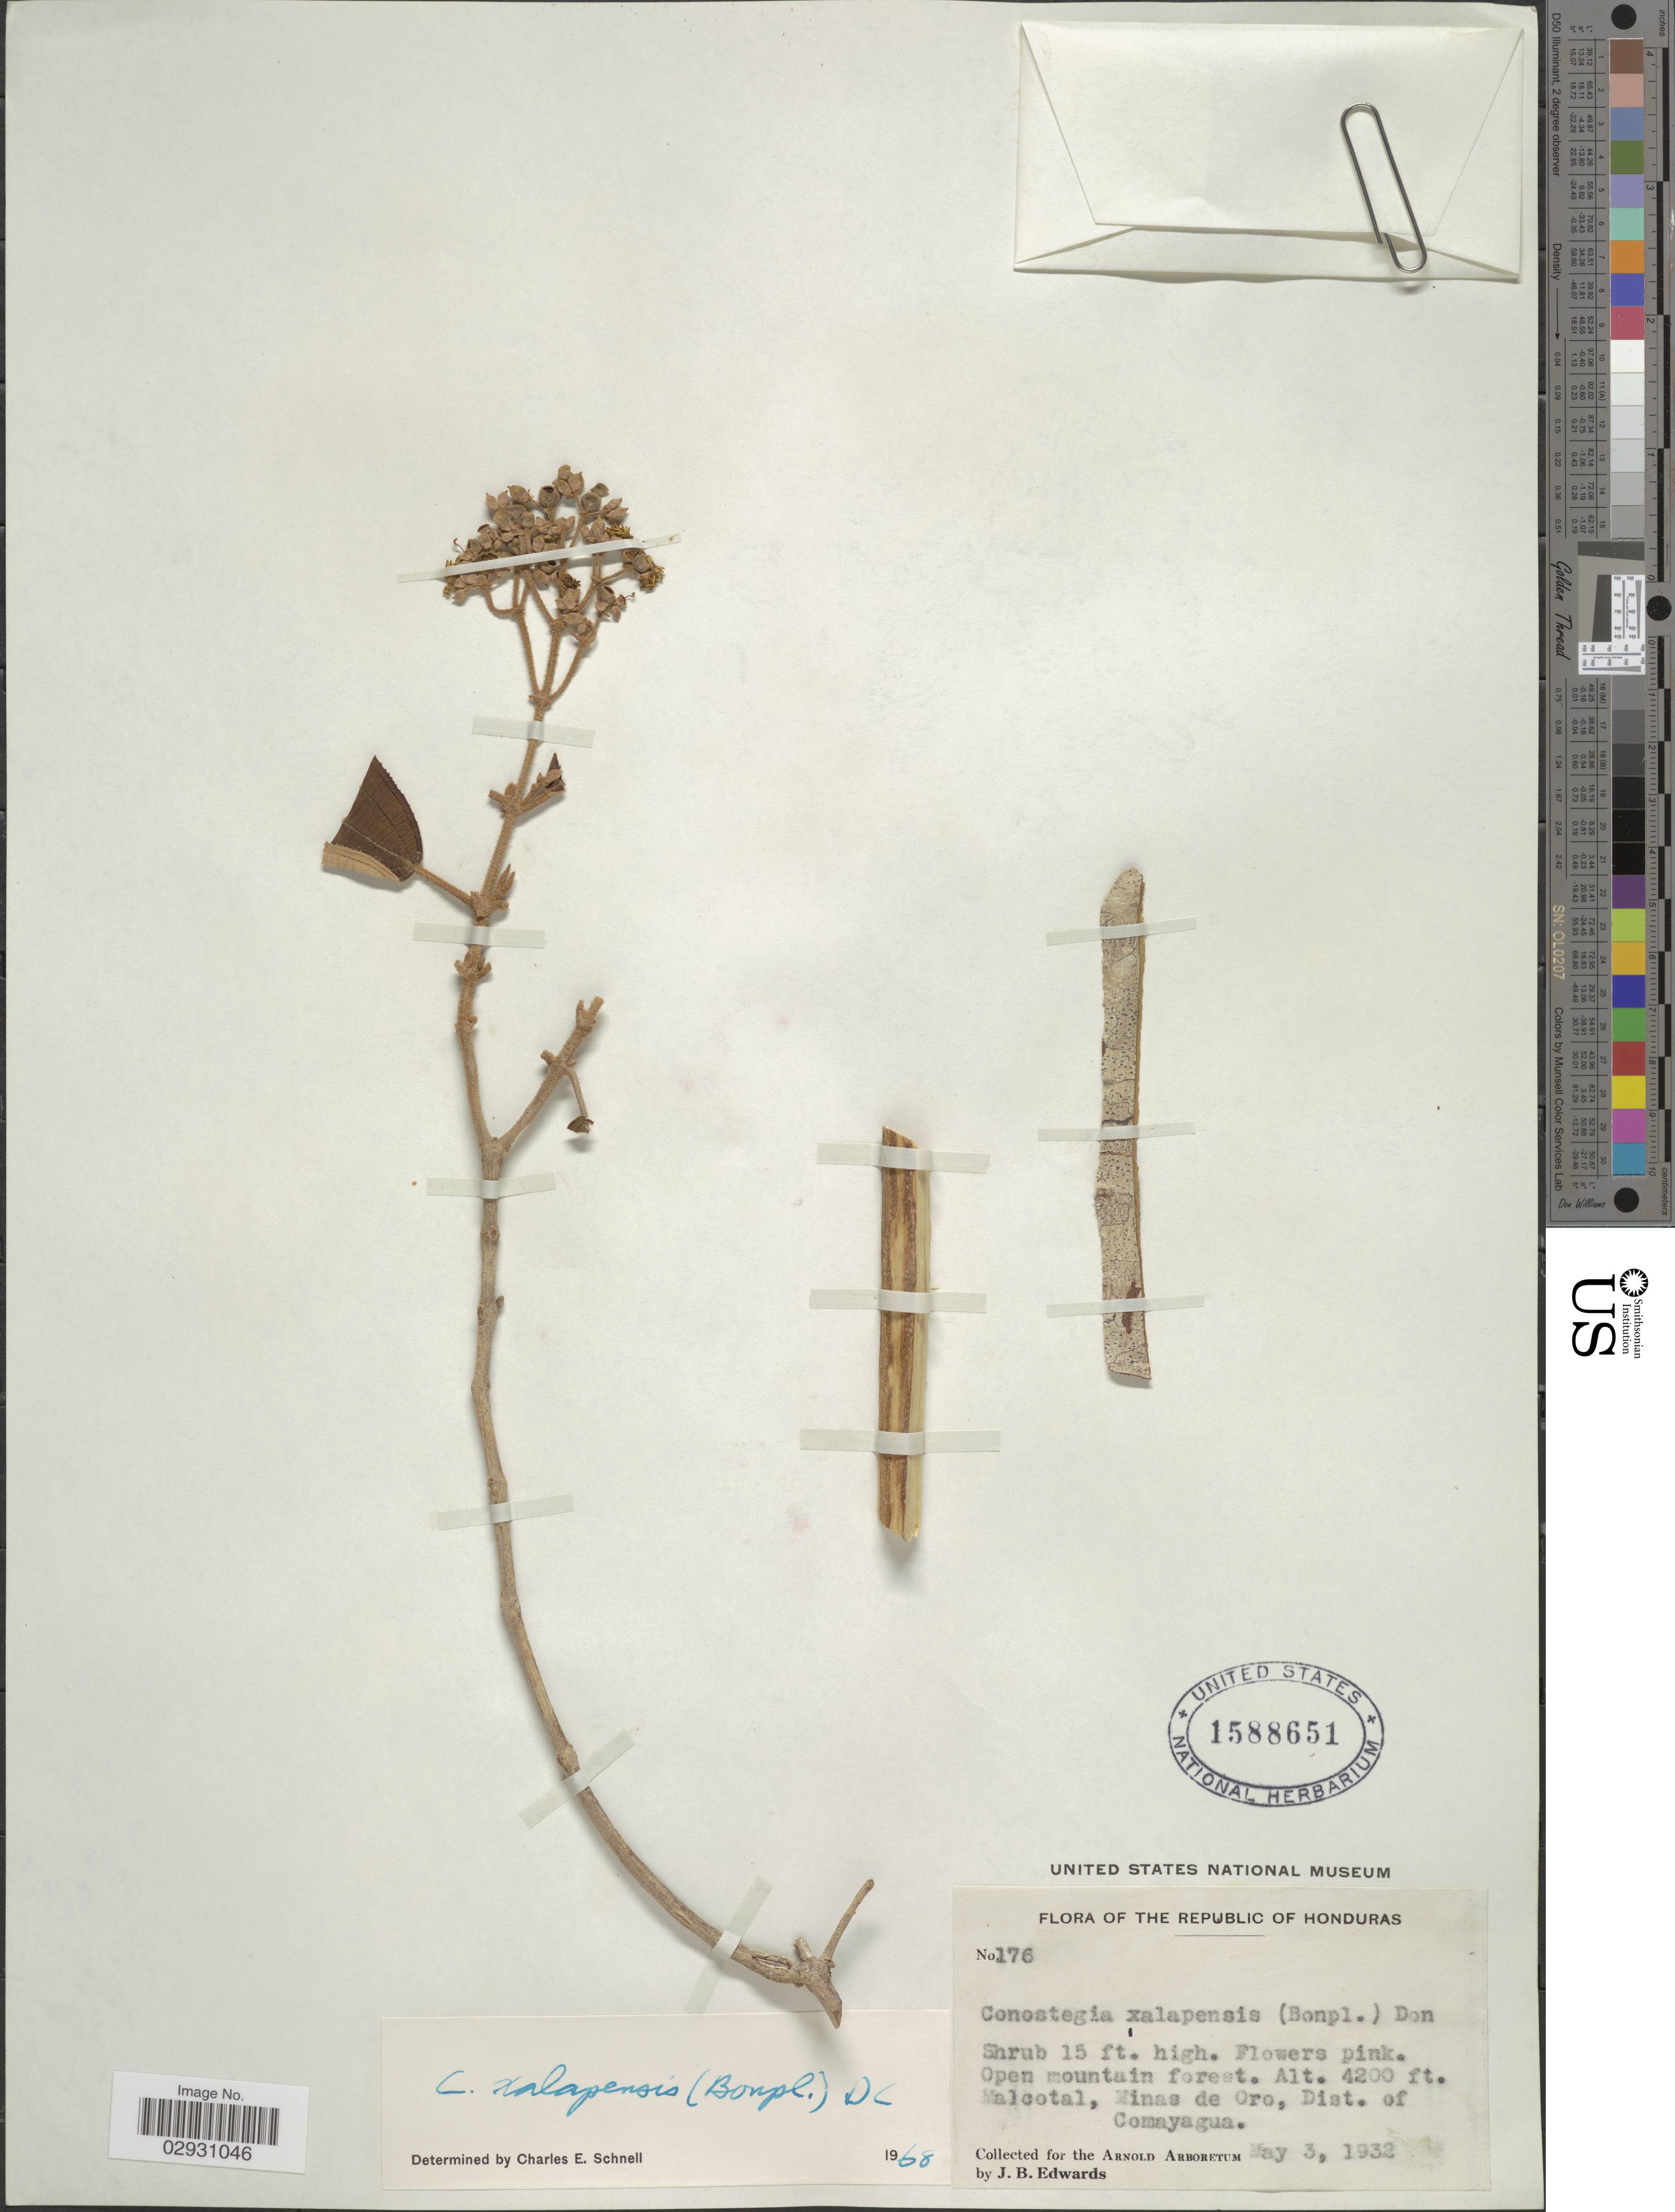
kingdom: Plantae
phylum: Tracheophyta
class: Magnoliopsida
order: Myrtales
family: Melastomataceae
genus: Conostegia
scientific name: Conostegia quadrangularis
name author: Schltdl. ex Steud.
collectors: J. B. Edwards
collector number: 176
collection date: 1932-05-03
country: Honduras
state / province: Comayagua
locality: Malcotal, Minas de Oro, Dist. of Comayagua.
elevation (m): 1280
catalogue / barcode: US 1588651